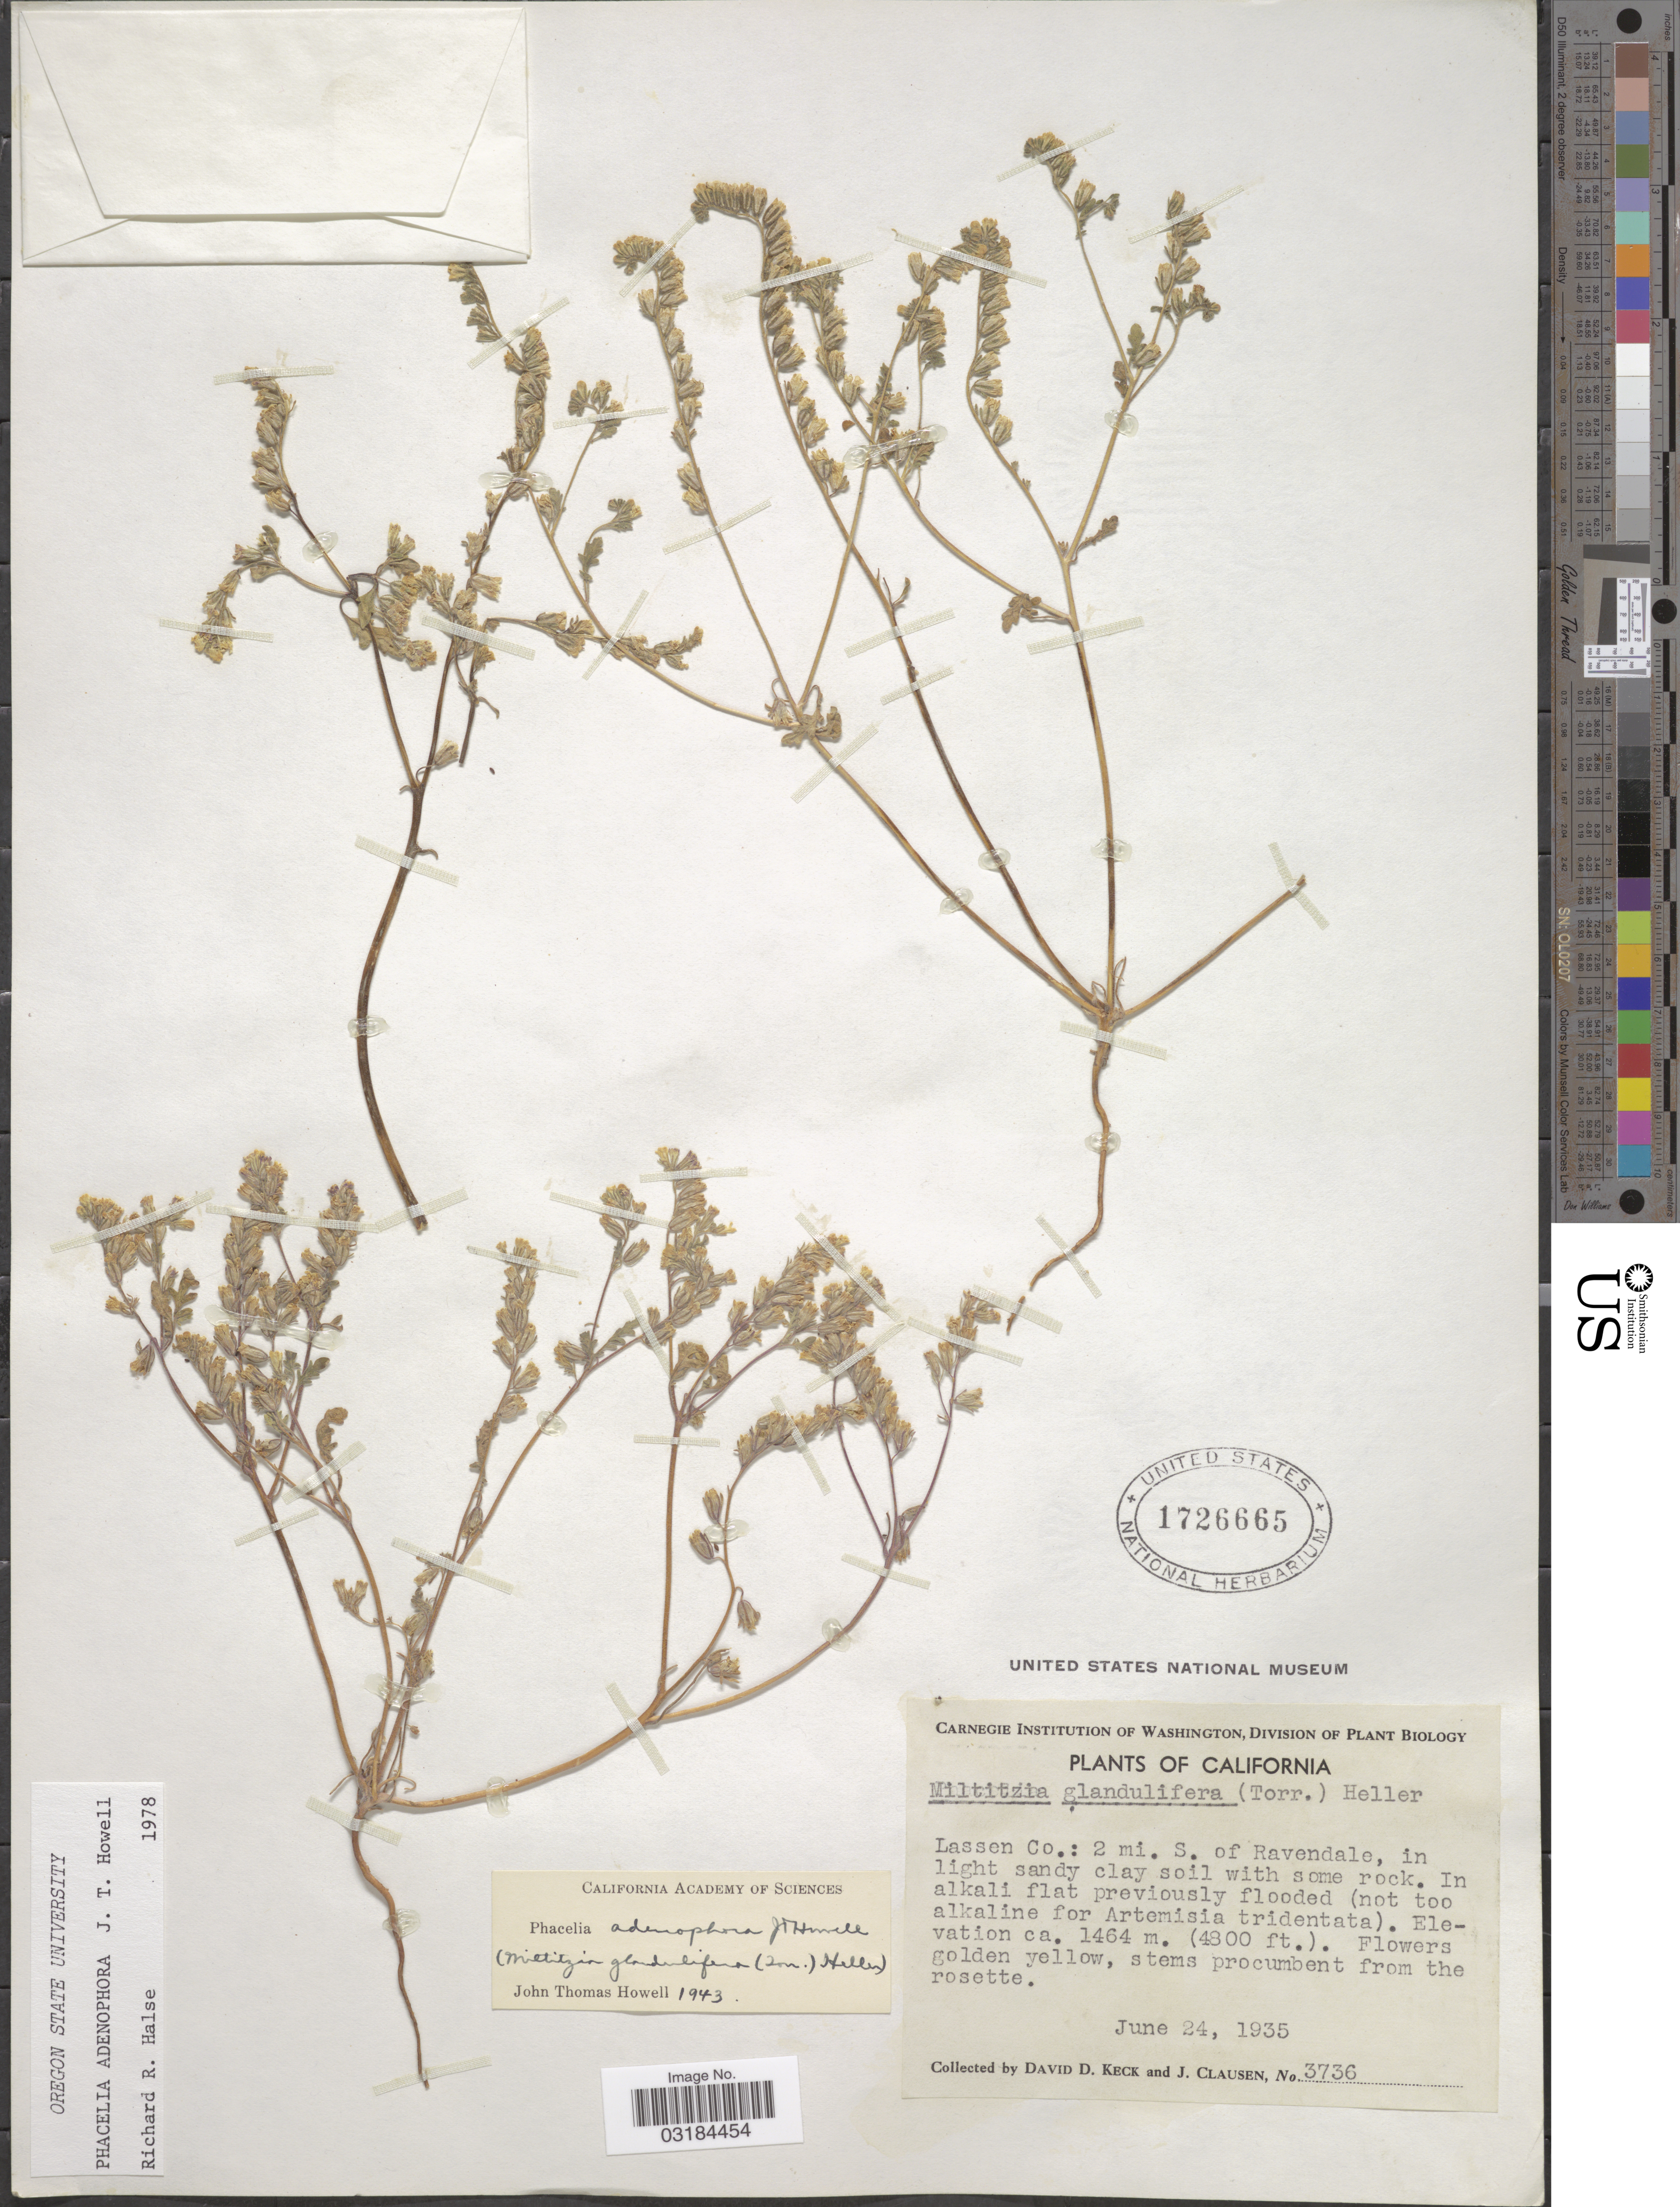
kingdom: Plantae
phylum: Tracheophyta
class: Magnoliopsida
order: Boraginales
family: Hydrophyllaceae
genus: Phacelia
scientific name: Phacelia adenophora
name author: J.T. Howell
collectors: D. D. Keck & J. Clausen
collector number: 3736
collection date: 1935-06-24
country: United States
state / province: California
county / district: Lassen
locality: Lassen Co.: 2 mi. S. of Ravendale.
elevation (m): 1464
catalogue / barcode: US 1726665